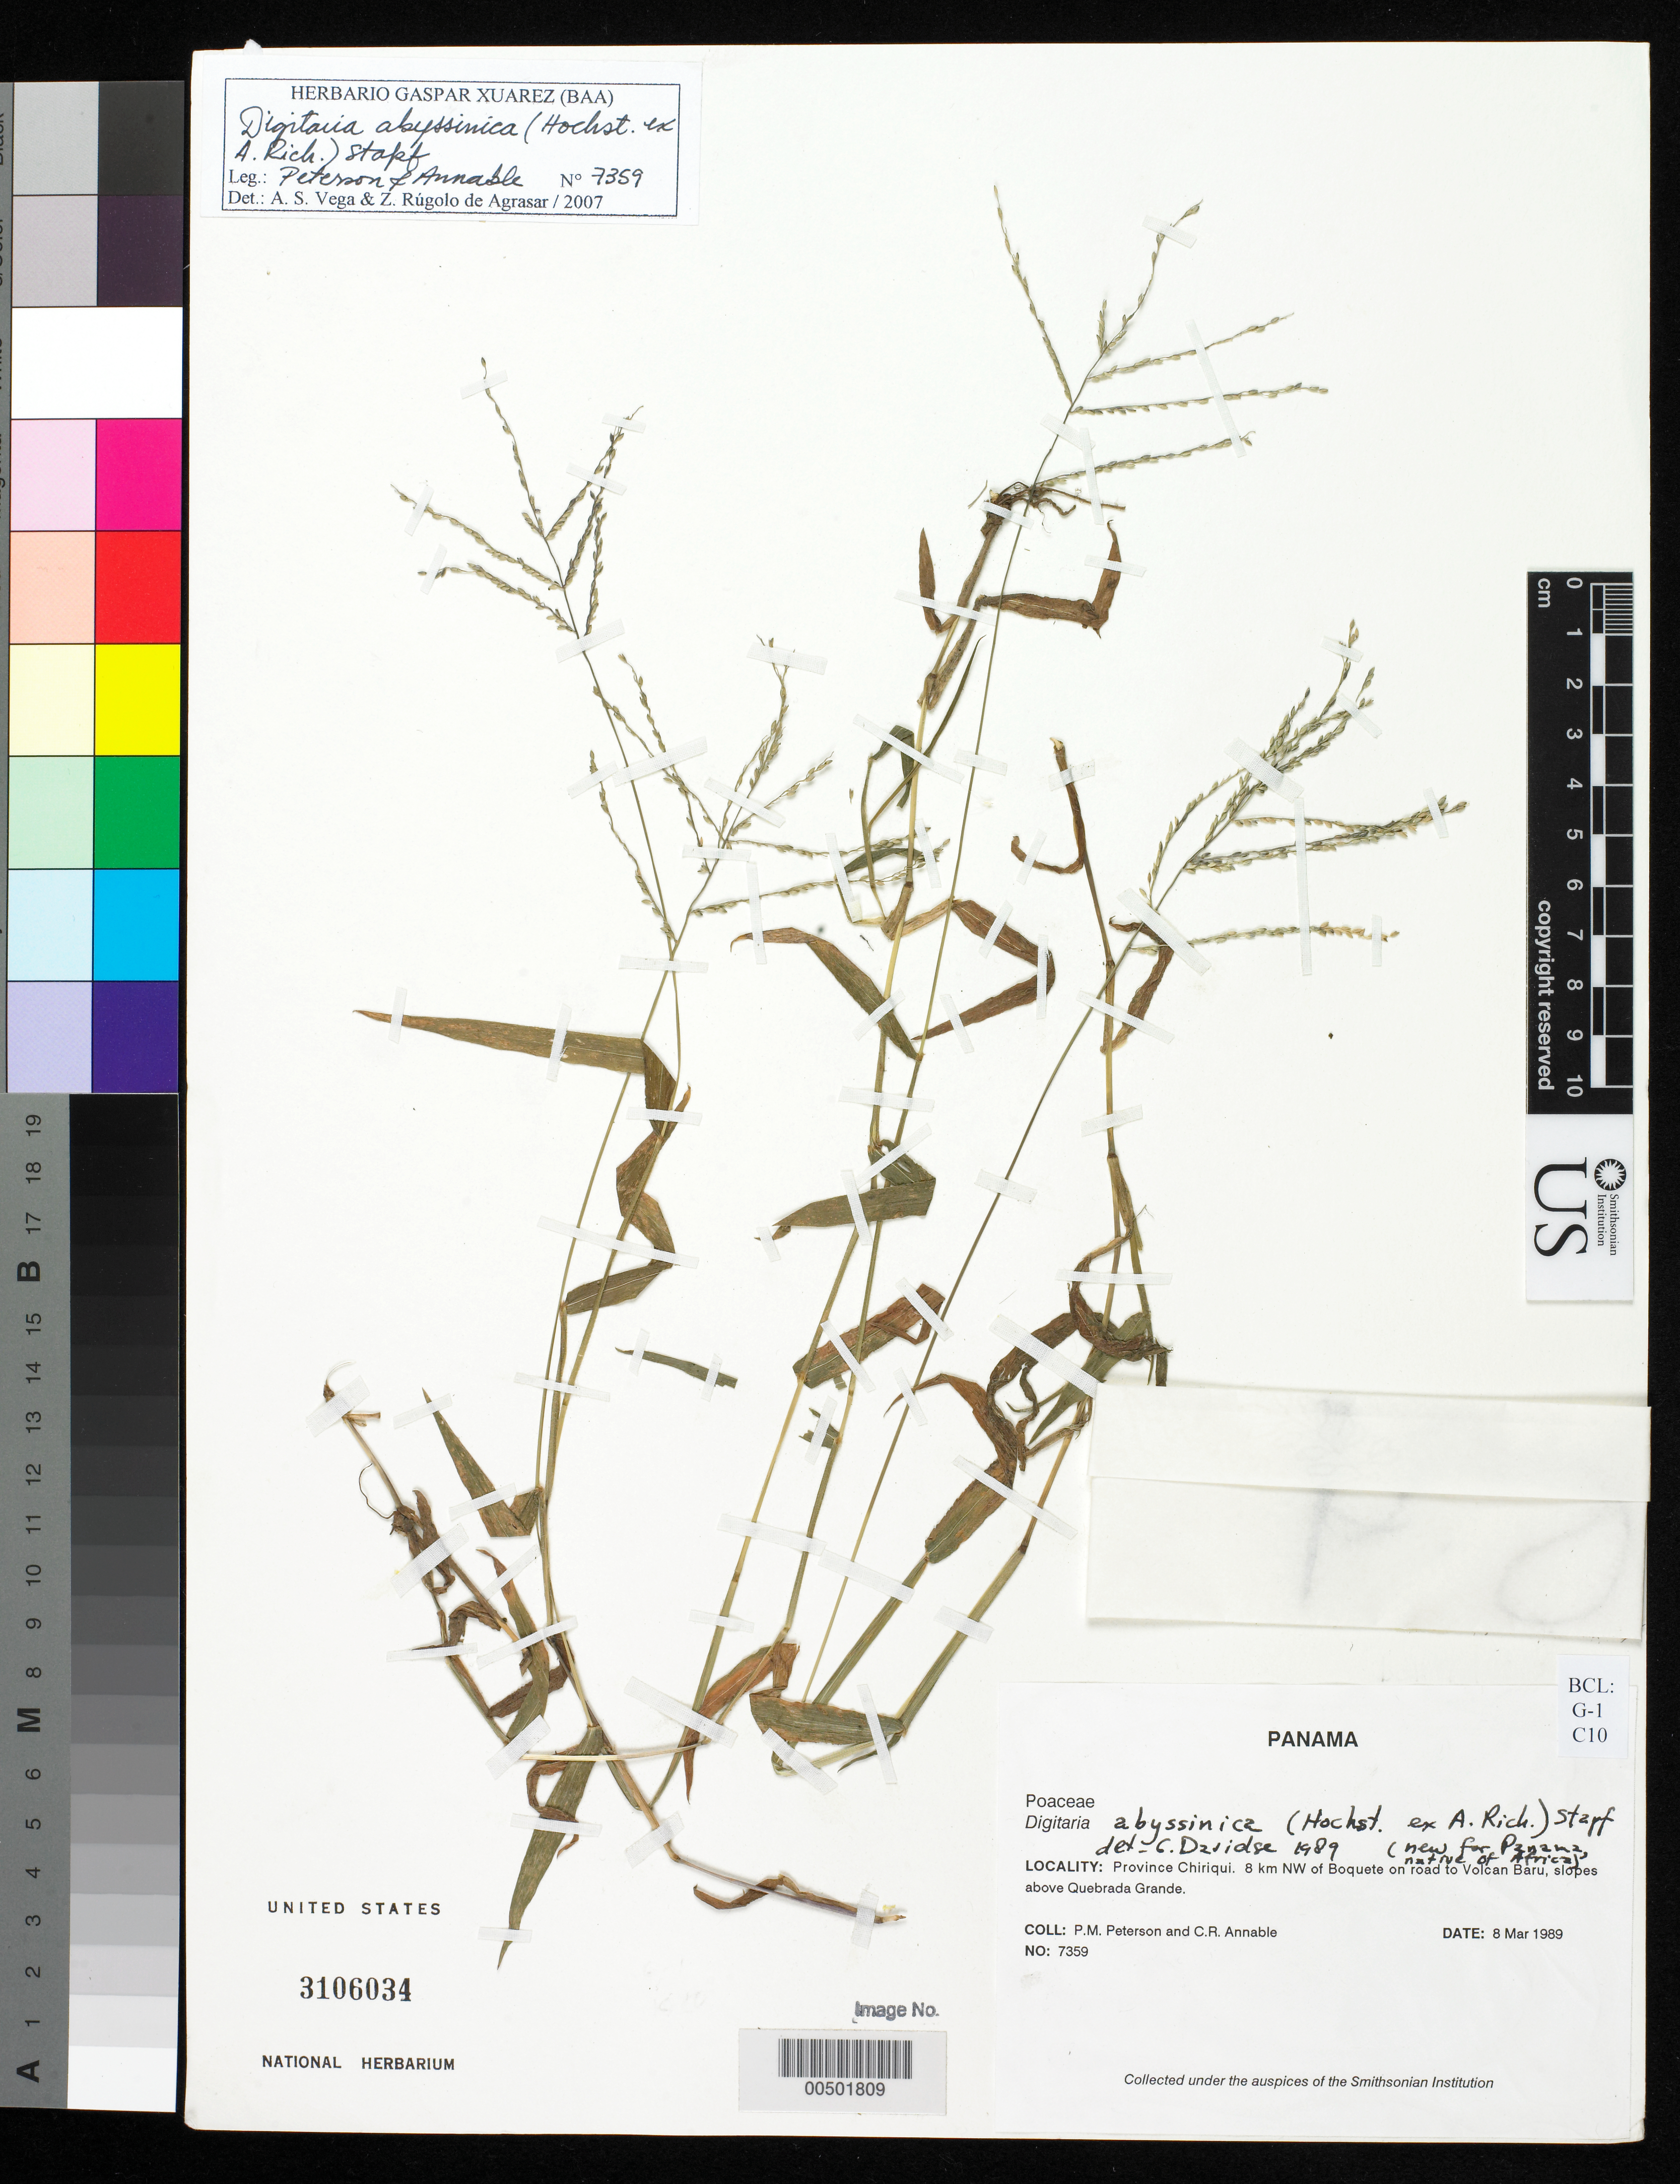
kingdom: Plantae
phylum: Tracheophyta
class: Liliopsida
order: Poales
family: Poaceae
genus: Digitaria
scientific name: Digitaria abyssinica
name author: (Hochst. ex Rich.) Stapf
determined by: Davidse, Gerrit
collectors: P. M. Peterson & C. R. Annable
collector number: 07359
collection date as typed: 08 Mar 1989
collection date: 1989-03-08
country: Panama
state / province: Chiriquí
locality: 8 km NW of Boquete on road to Volcan Baru, slopes above Quebrada Grande.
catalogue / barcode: US 3106034